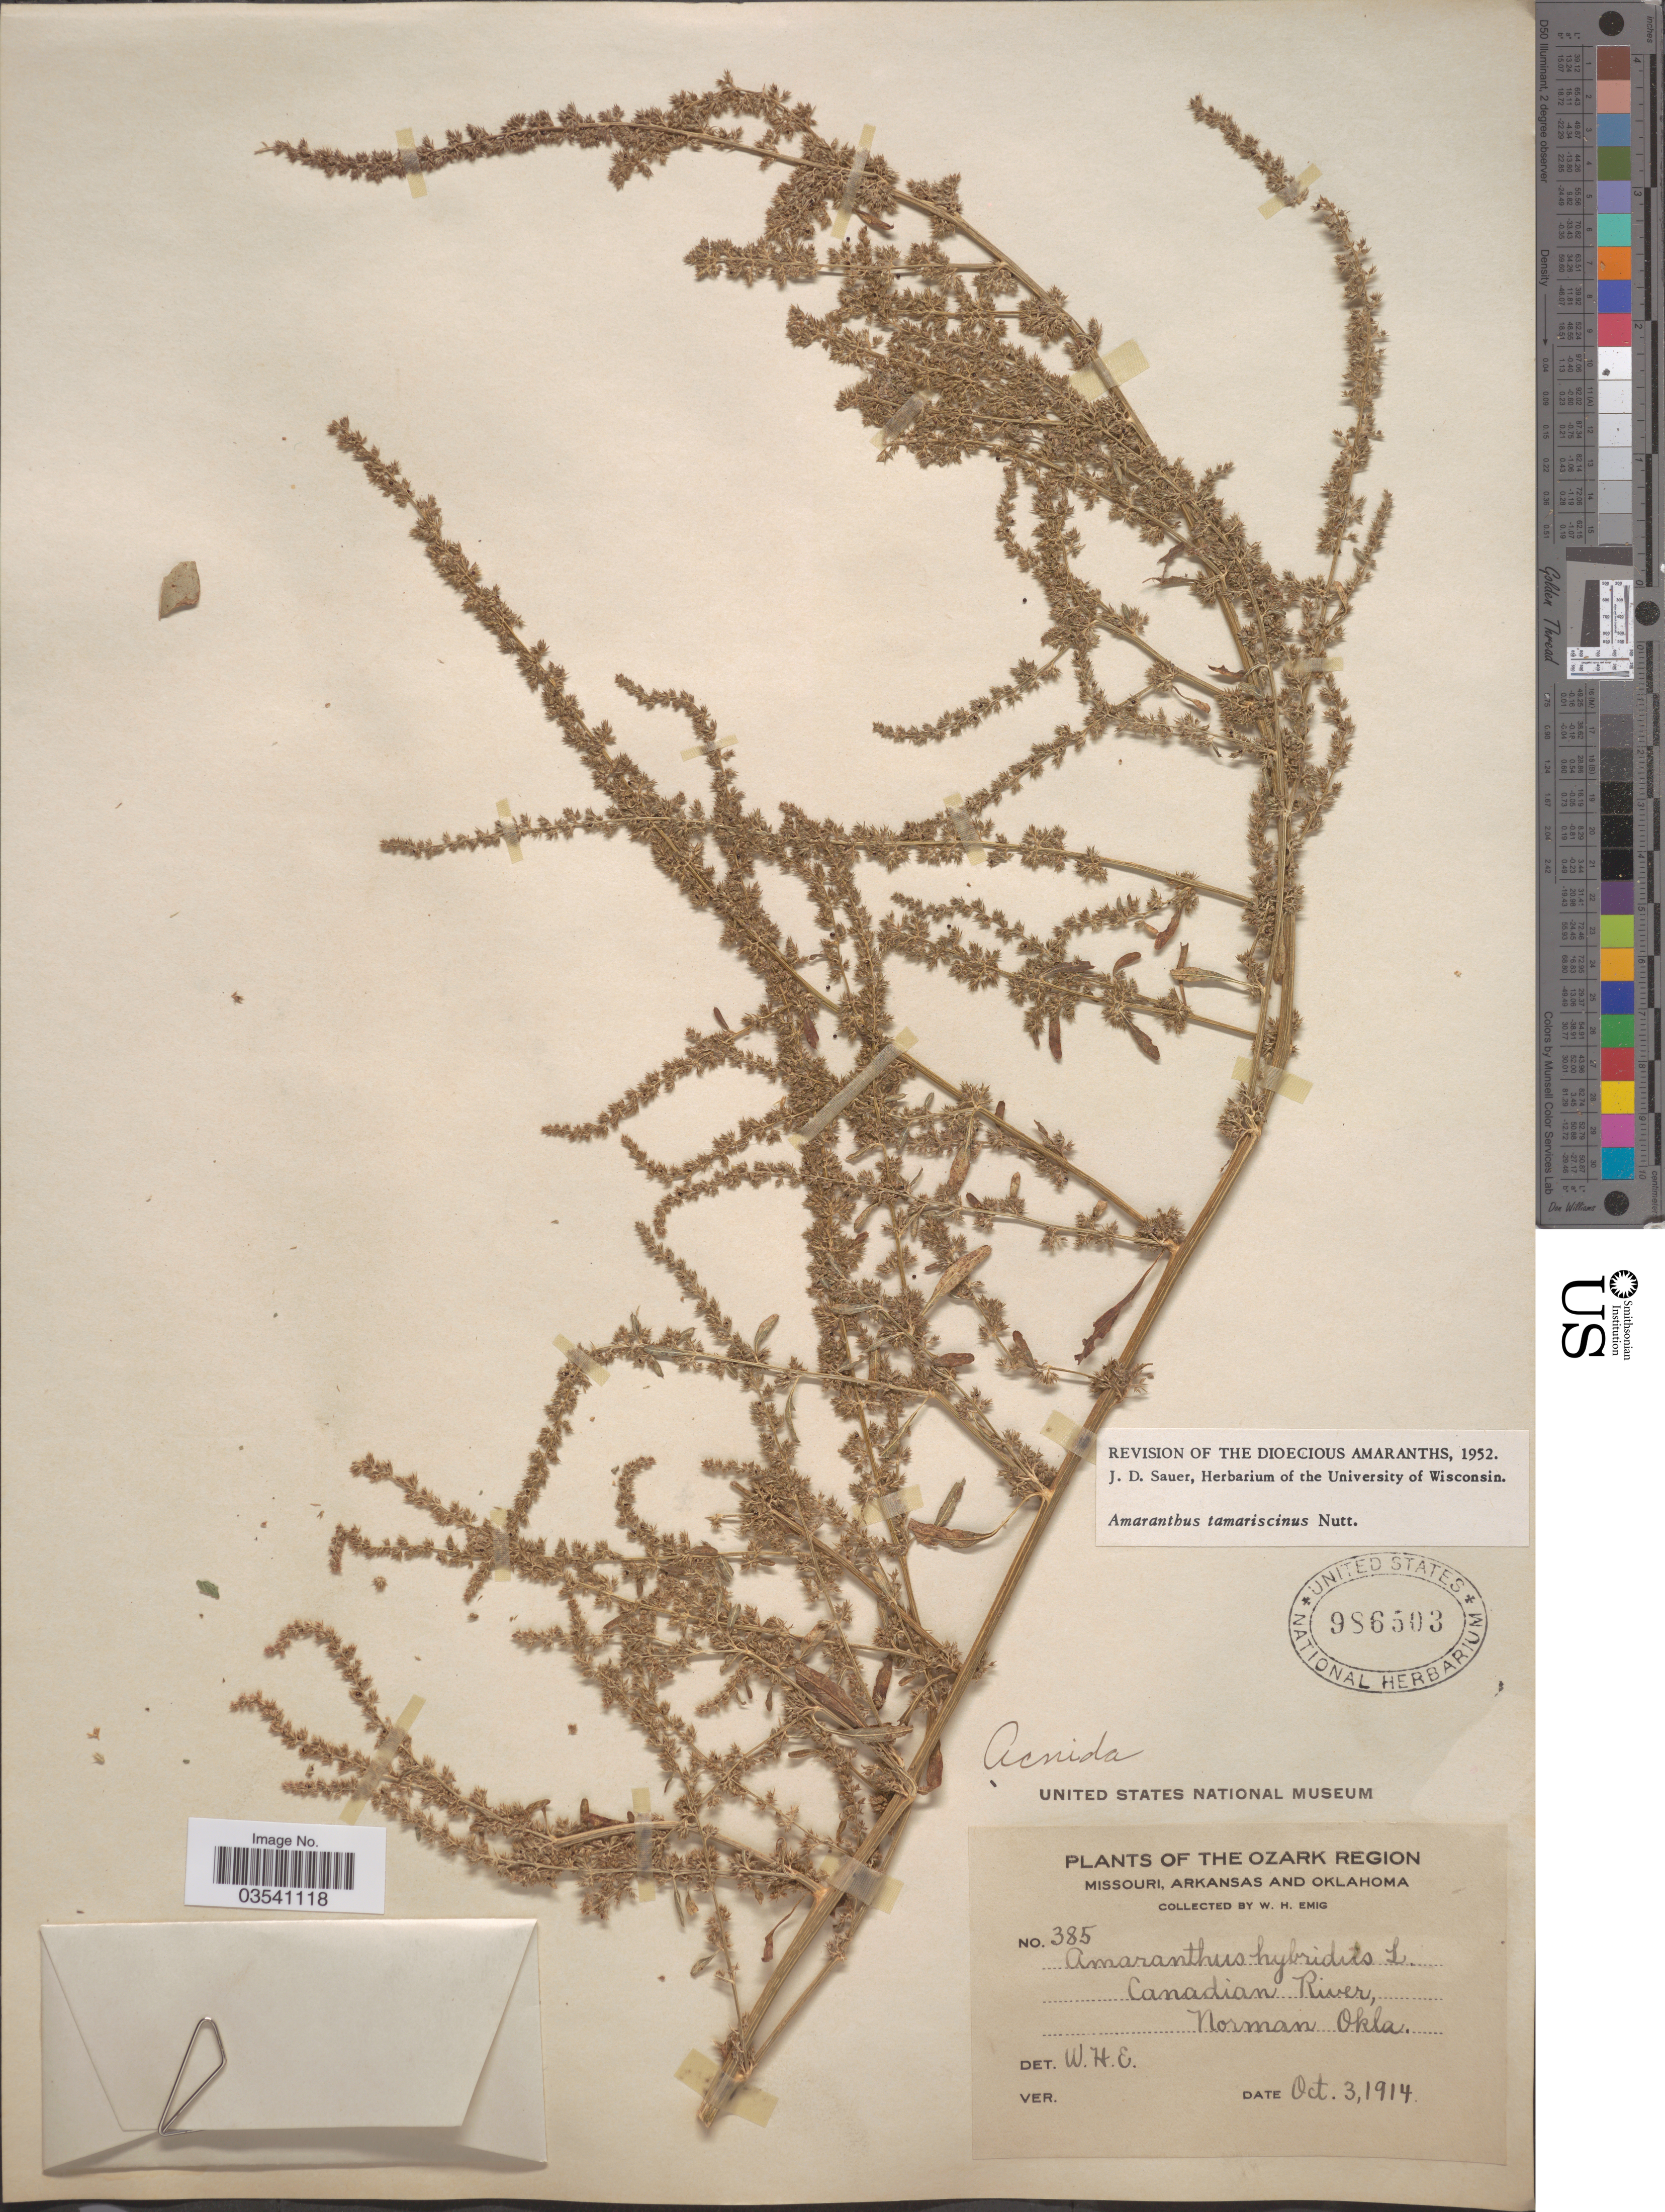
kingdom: Plantae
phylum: Tracheophyta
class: Magnoliopsida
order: Caryophyllales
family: Amaranthaceae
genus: Amaranthus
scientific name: Amaranthus tamariscinus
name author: Nutt.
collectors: W. H. Emig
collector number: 385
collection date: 1914-10-03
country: United States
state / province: Oklahoma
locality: The Ozark Region. Canadian River, Norman.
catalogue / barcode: US 986503